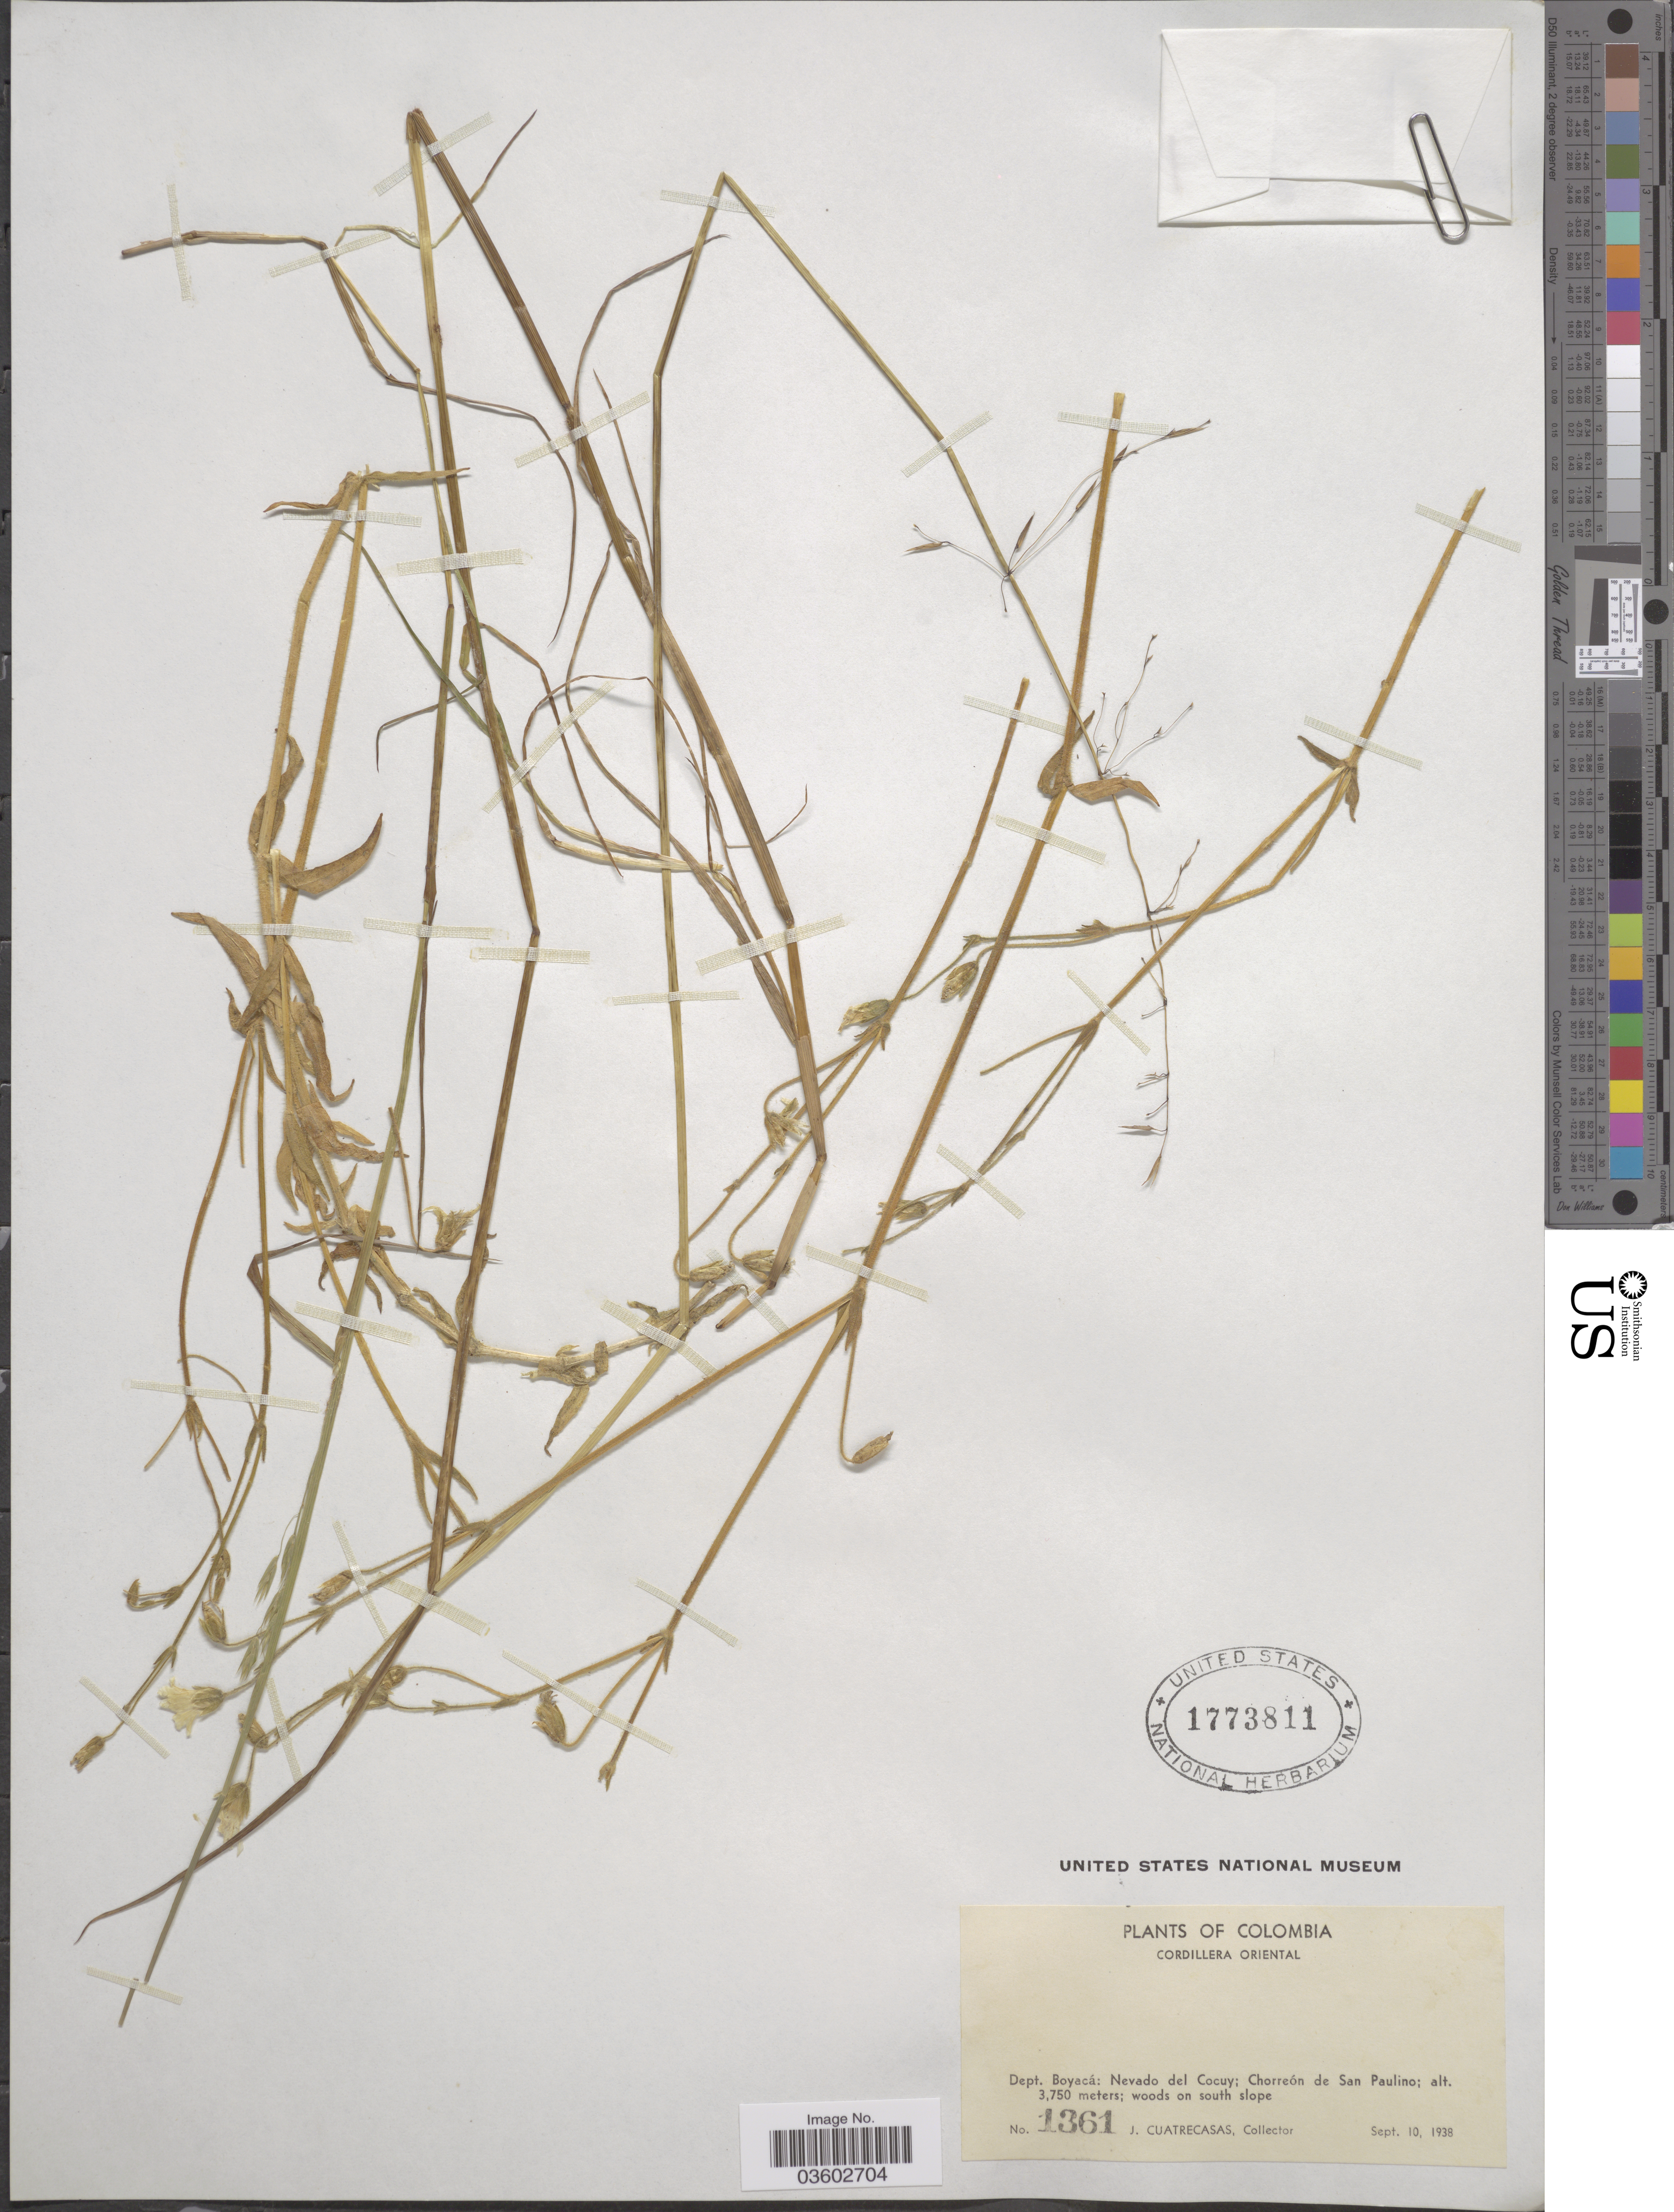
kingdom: Plantae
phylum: Tracheophyta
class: Magnoliopsida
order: Caryophyllales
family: Caryophyllaceae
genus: Cerastium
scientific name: Cerastium sp.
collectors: J. Cuatrecasas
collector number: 1361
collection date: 1938-09-10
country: Colombia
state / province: Boyacá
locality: Cordillera Oriental. Dept. Boyacá: Nevado del Cocuy; Chorreón de San Paulino. Woods on south slope.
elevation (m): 3750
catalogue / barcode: US 1773811